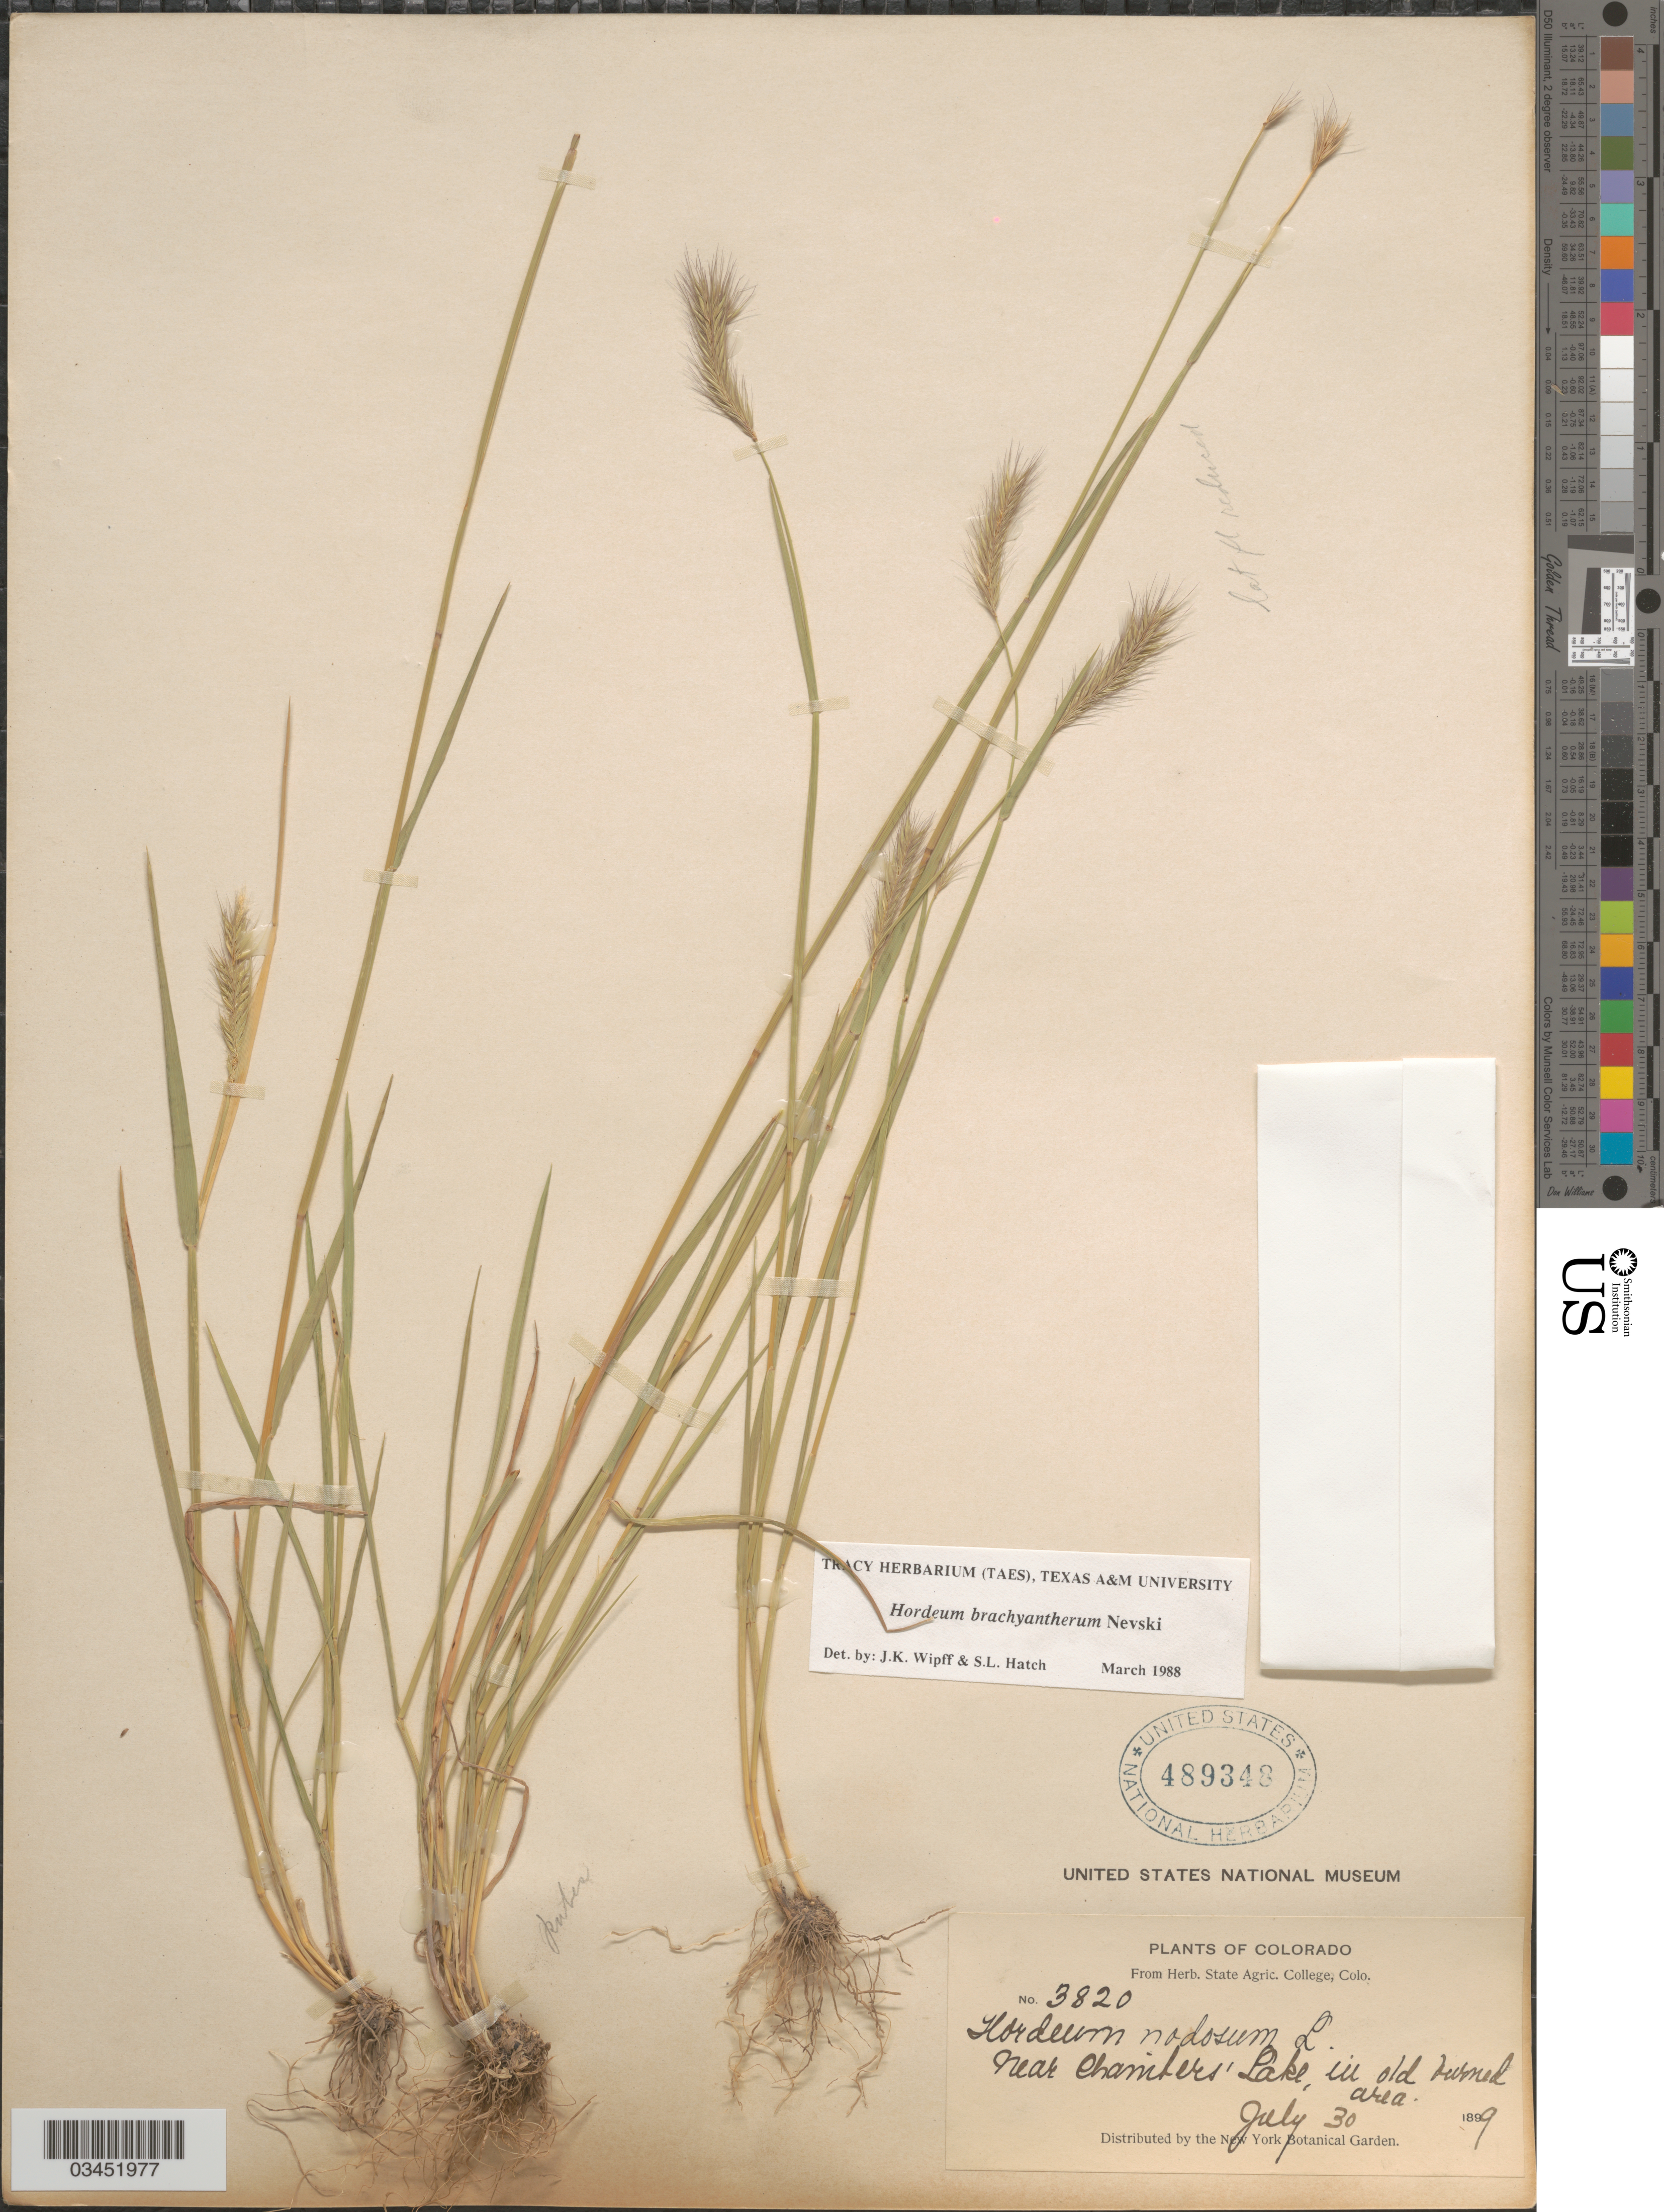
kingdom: Plantae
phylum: Tracheophyta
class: Liliopsida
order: Poales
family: Poaceae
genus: Hordeum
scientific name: Hordeum brachyantherum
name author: Nevski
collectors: ex herb. State Agric. College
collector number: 3820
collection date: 1899-07-30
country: United States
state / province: Colorado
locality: Near Chamber's Lake, in old burned area.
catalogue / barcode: US 489348